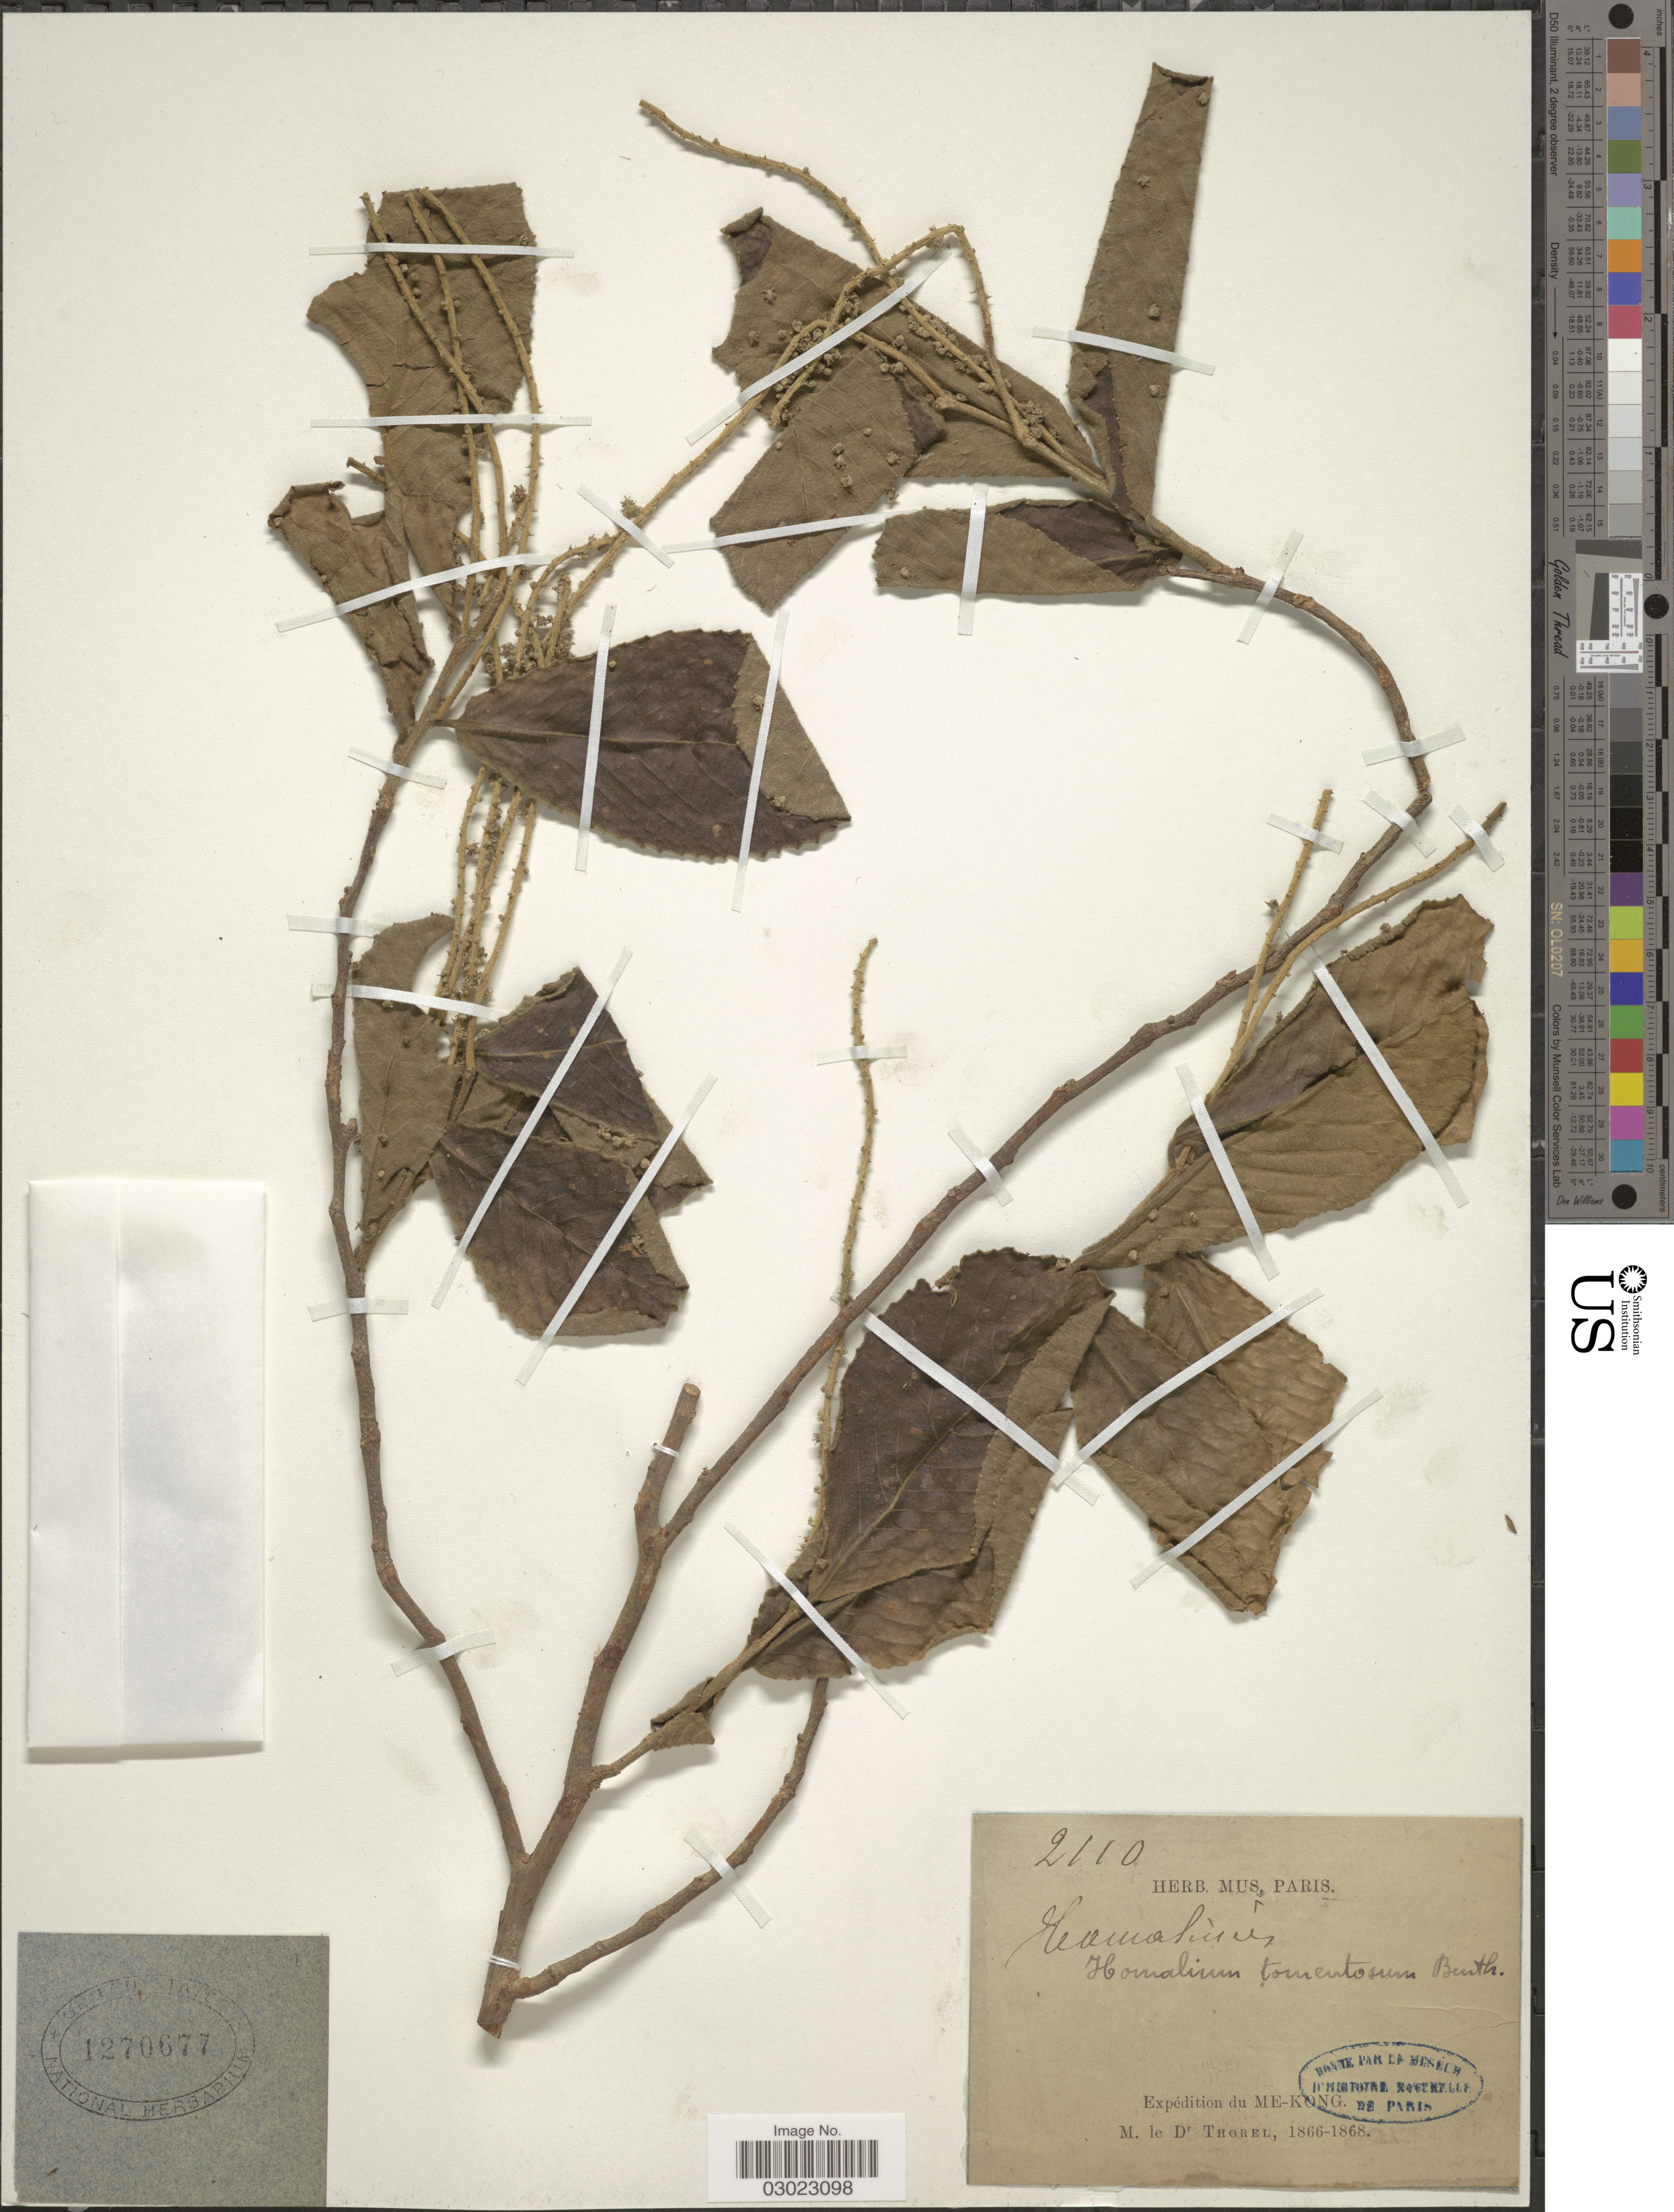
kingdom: Plantae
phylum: Tracheophyta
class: Magnoliopsida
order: Malpighiales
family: Salicaceae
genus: Homalium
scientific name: Homalium tomentosum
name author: (Vent.) Benth.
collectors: Thorel, M. "M. [=Monsieur] Thorel" DO NOT USE (error for C. Thorel)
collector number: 2110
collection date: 1866/1868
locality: Me-Kong.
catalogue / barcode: US 1270677